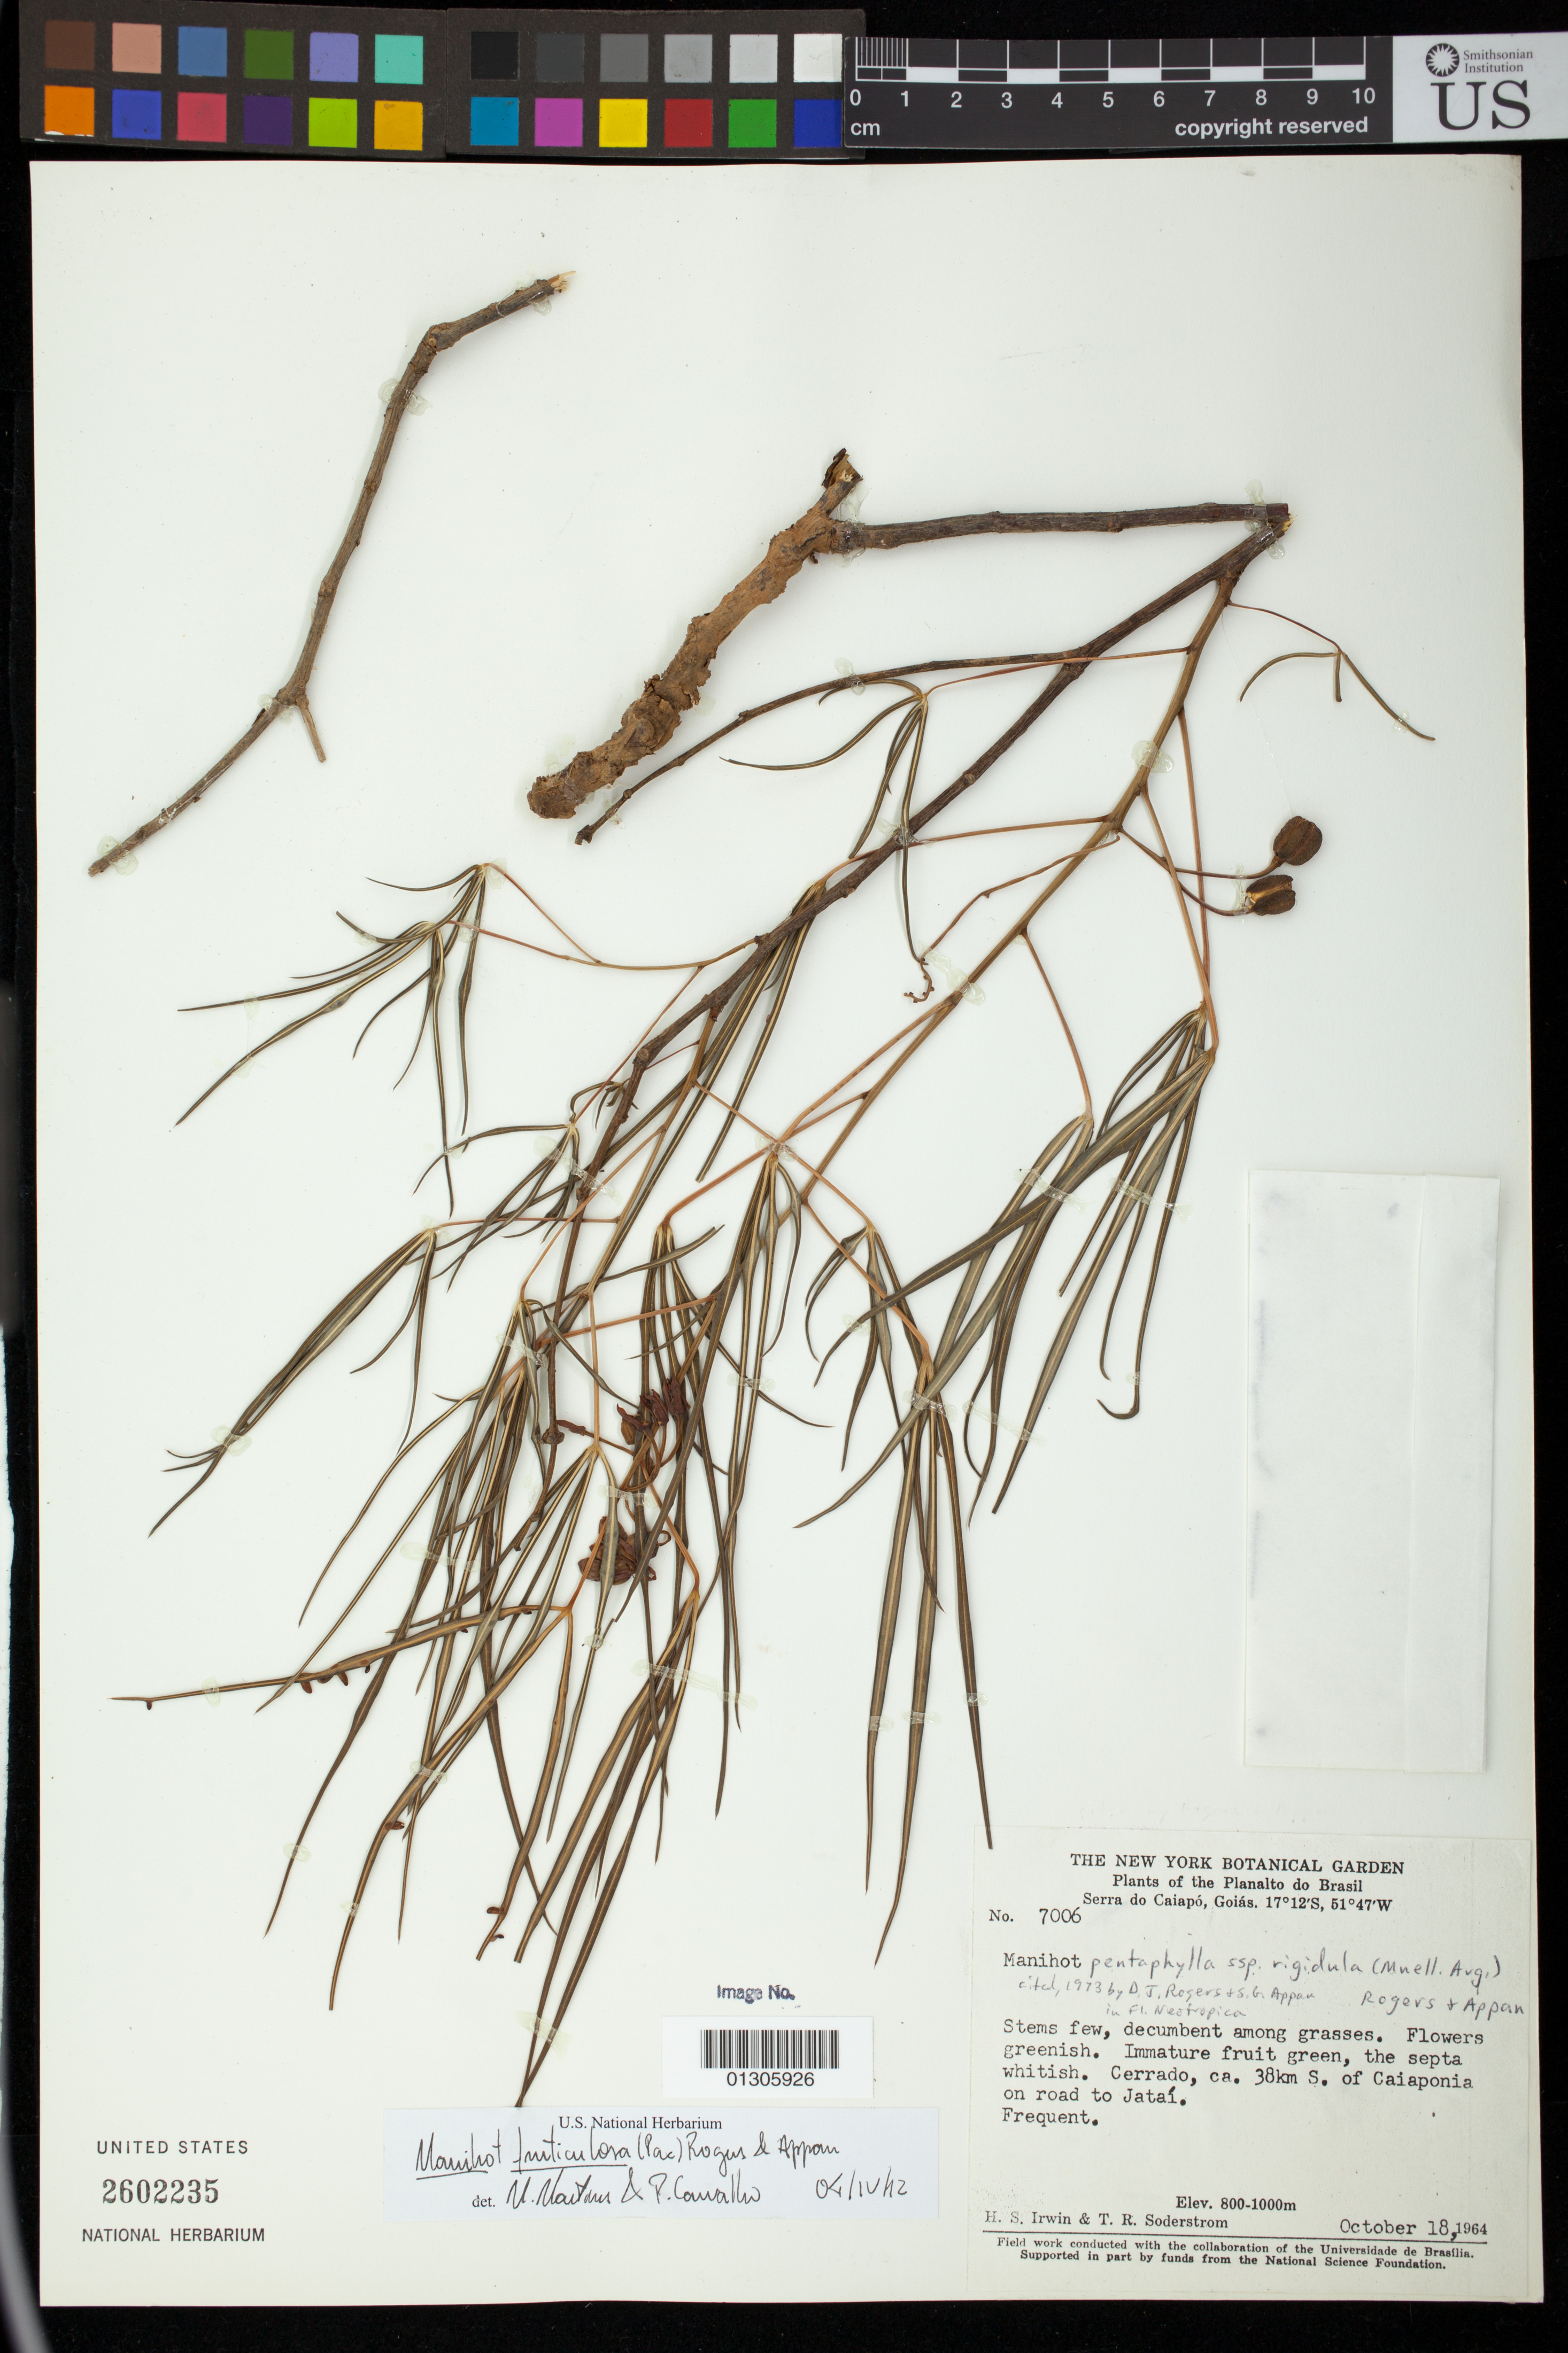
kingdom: Plantae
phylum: Tracheophyta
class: Magnoliopsida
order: Malpighiales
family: Euphorbiaceae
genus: Manihot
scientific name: Manihot pentaphylla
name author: Pohl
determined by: Mendoza, M.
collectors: H. Irwin & T. R. Soderstrom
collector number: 7006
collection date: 1964-10-18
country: Brazil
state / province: Goias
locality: Serra do Caiapo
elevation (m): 800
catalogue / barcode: US 2602235